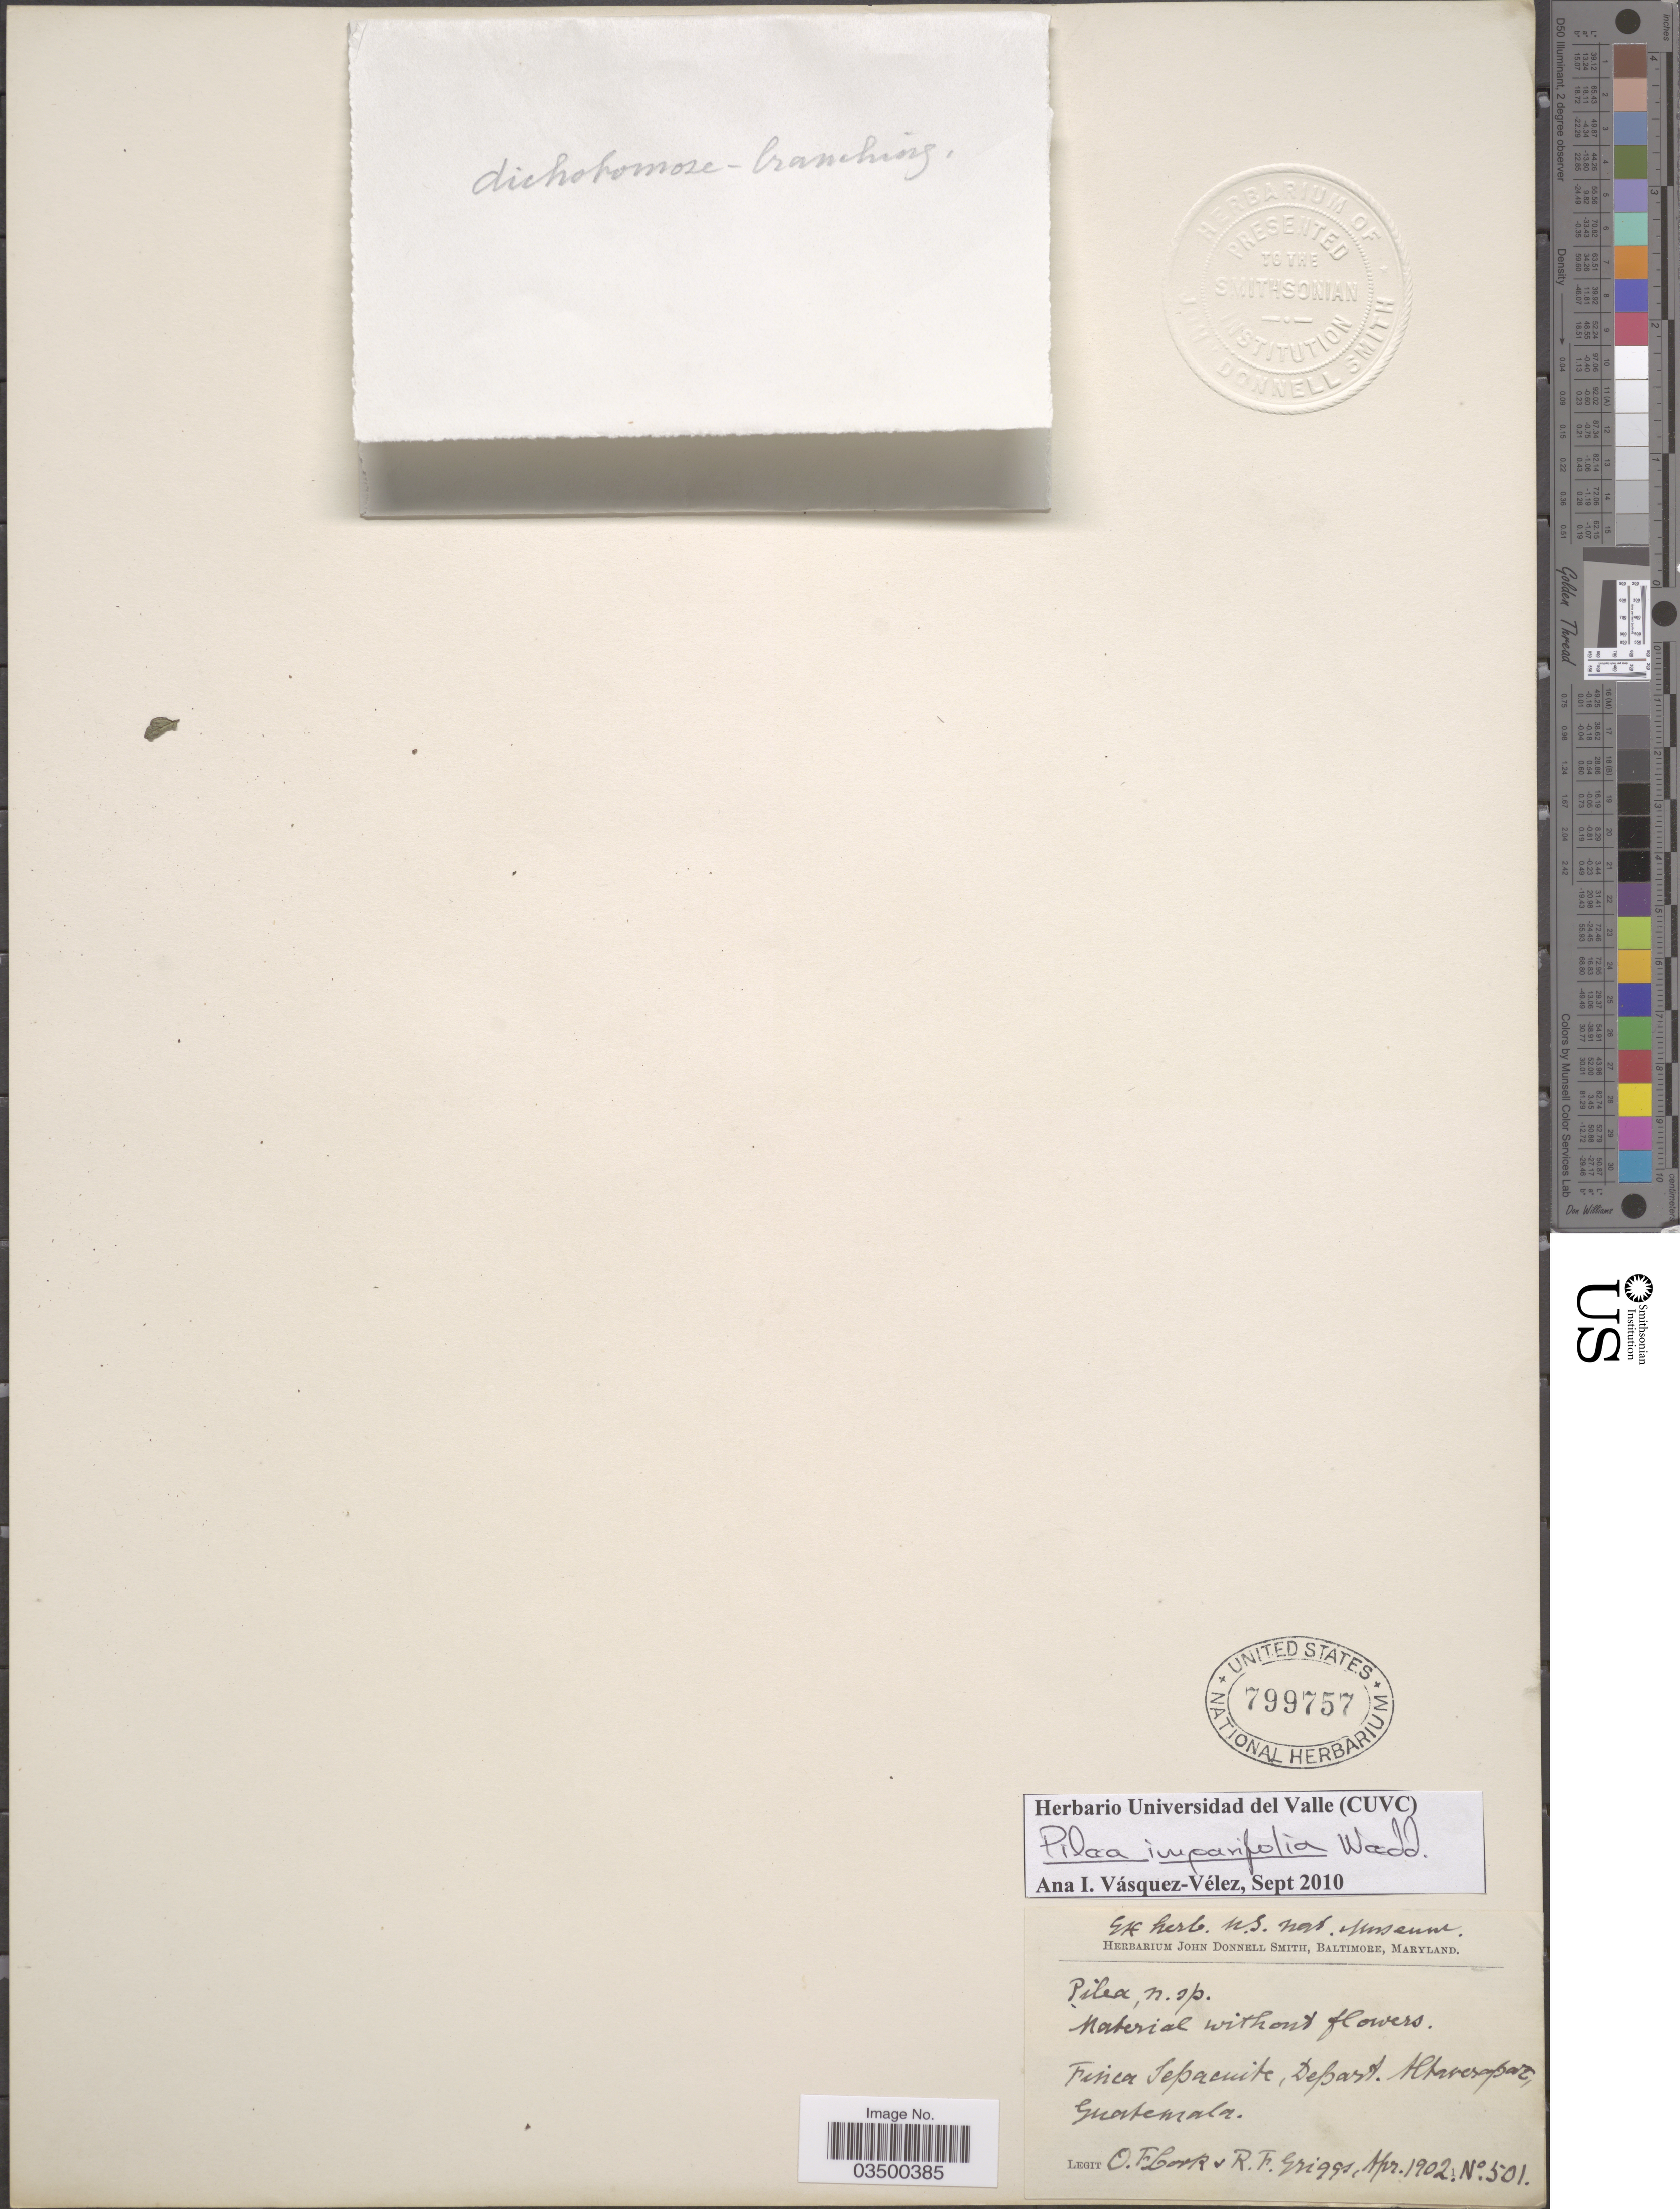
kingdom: Plantae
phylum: Tracheophyta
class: Magnoliopsida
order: Rosales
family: Urticaceae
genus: Pilea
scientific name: Pilea imparifolia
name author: Wedd.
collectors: O. Cork & R. F. Griggs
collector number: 501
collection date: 1902-04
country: Guatemala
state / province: Alta Verapaz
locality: Finca Sepacuite, Depart. Altaverapaz.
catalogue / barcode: US 799757